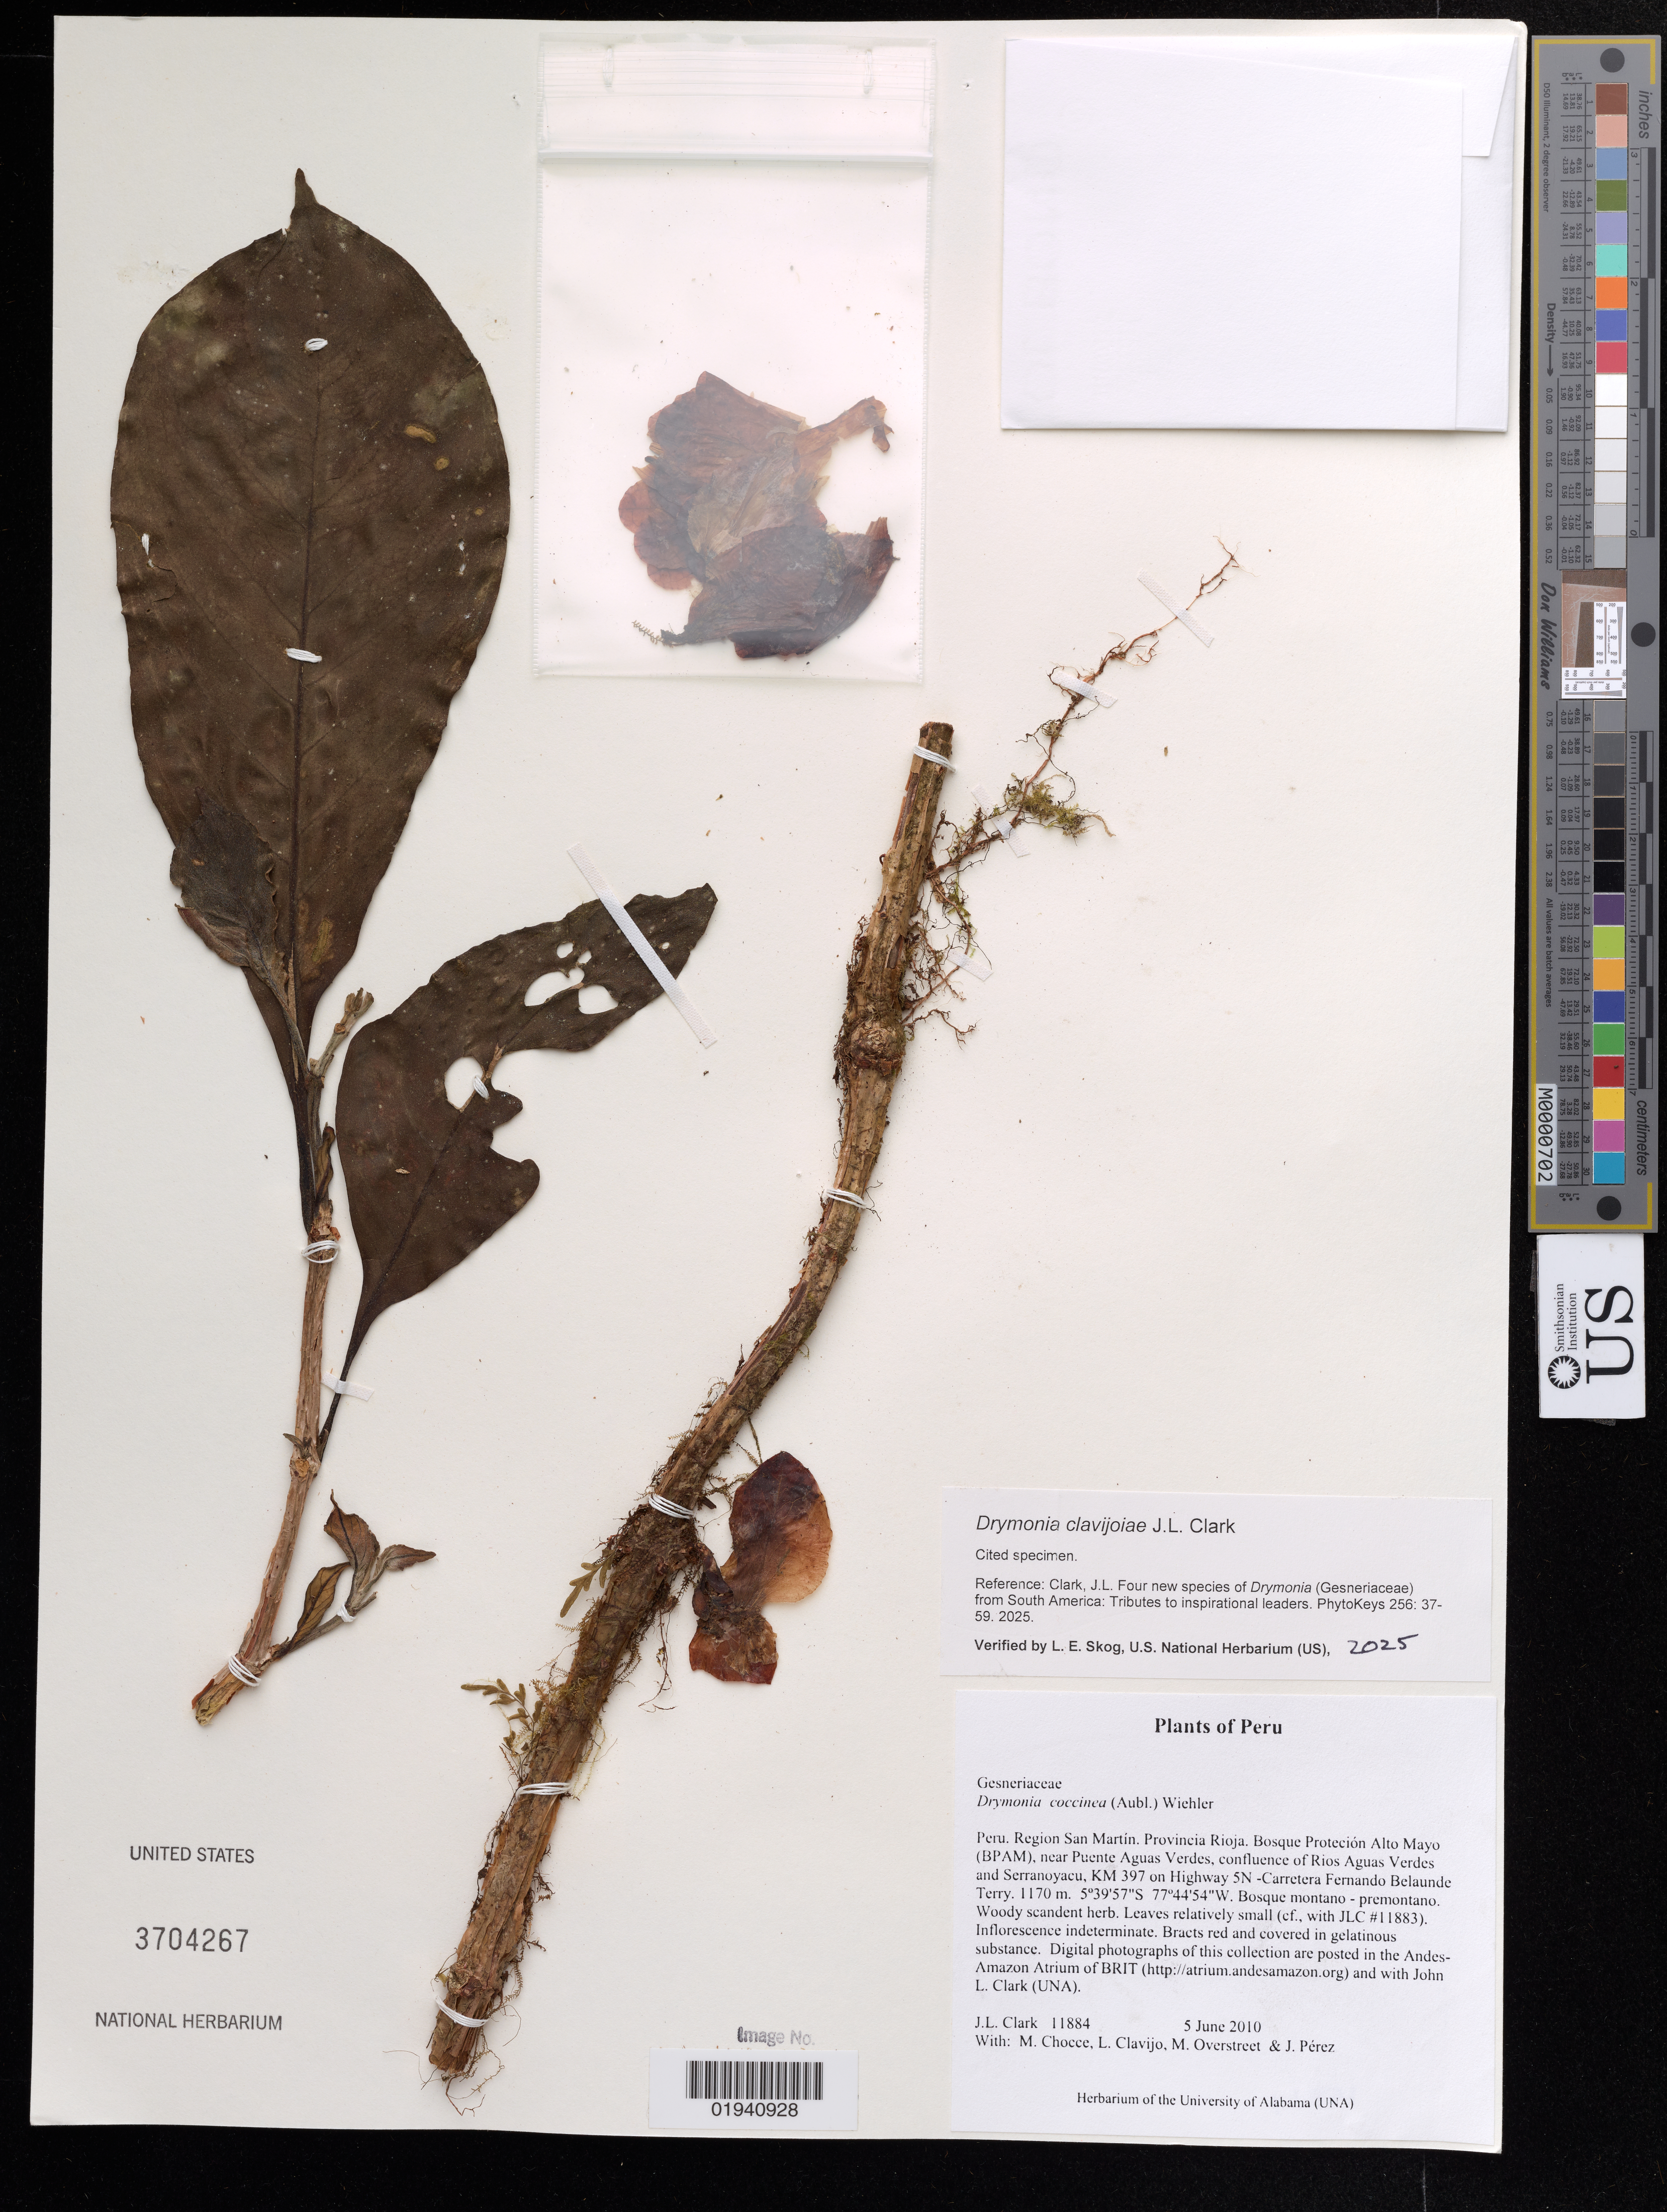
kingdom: Plantae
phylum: Tracheophyta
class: Magnoliopsida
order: Lamiales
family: Gesneriaceae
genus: Drymonia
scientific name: Drymonia clavijoiae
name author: J.L. Clark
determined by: Skog, Laurence E.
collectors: J. L. Clark, M. Chocce, L. Clavijo, M. Overstreet & J. Perez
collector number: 11884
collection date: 2010-06-05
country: Peru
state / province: San Martín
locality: Region San Martin. Provincia Rioja. Bosque Protection Alto Mayo (BPAM), near Puente Aguas Verdes, confluence of Rios Aguas Verdes and Serranoyacu, KM 397 on Highway 5N - Carretera Fernando Belaunde Terry.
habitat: Bosque montano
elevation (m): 1700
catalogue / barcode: US 3704267